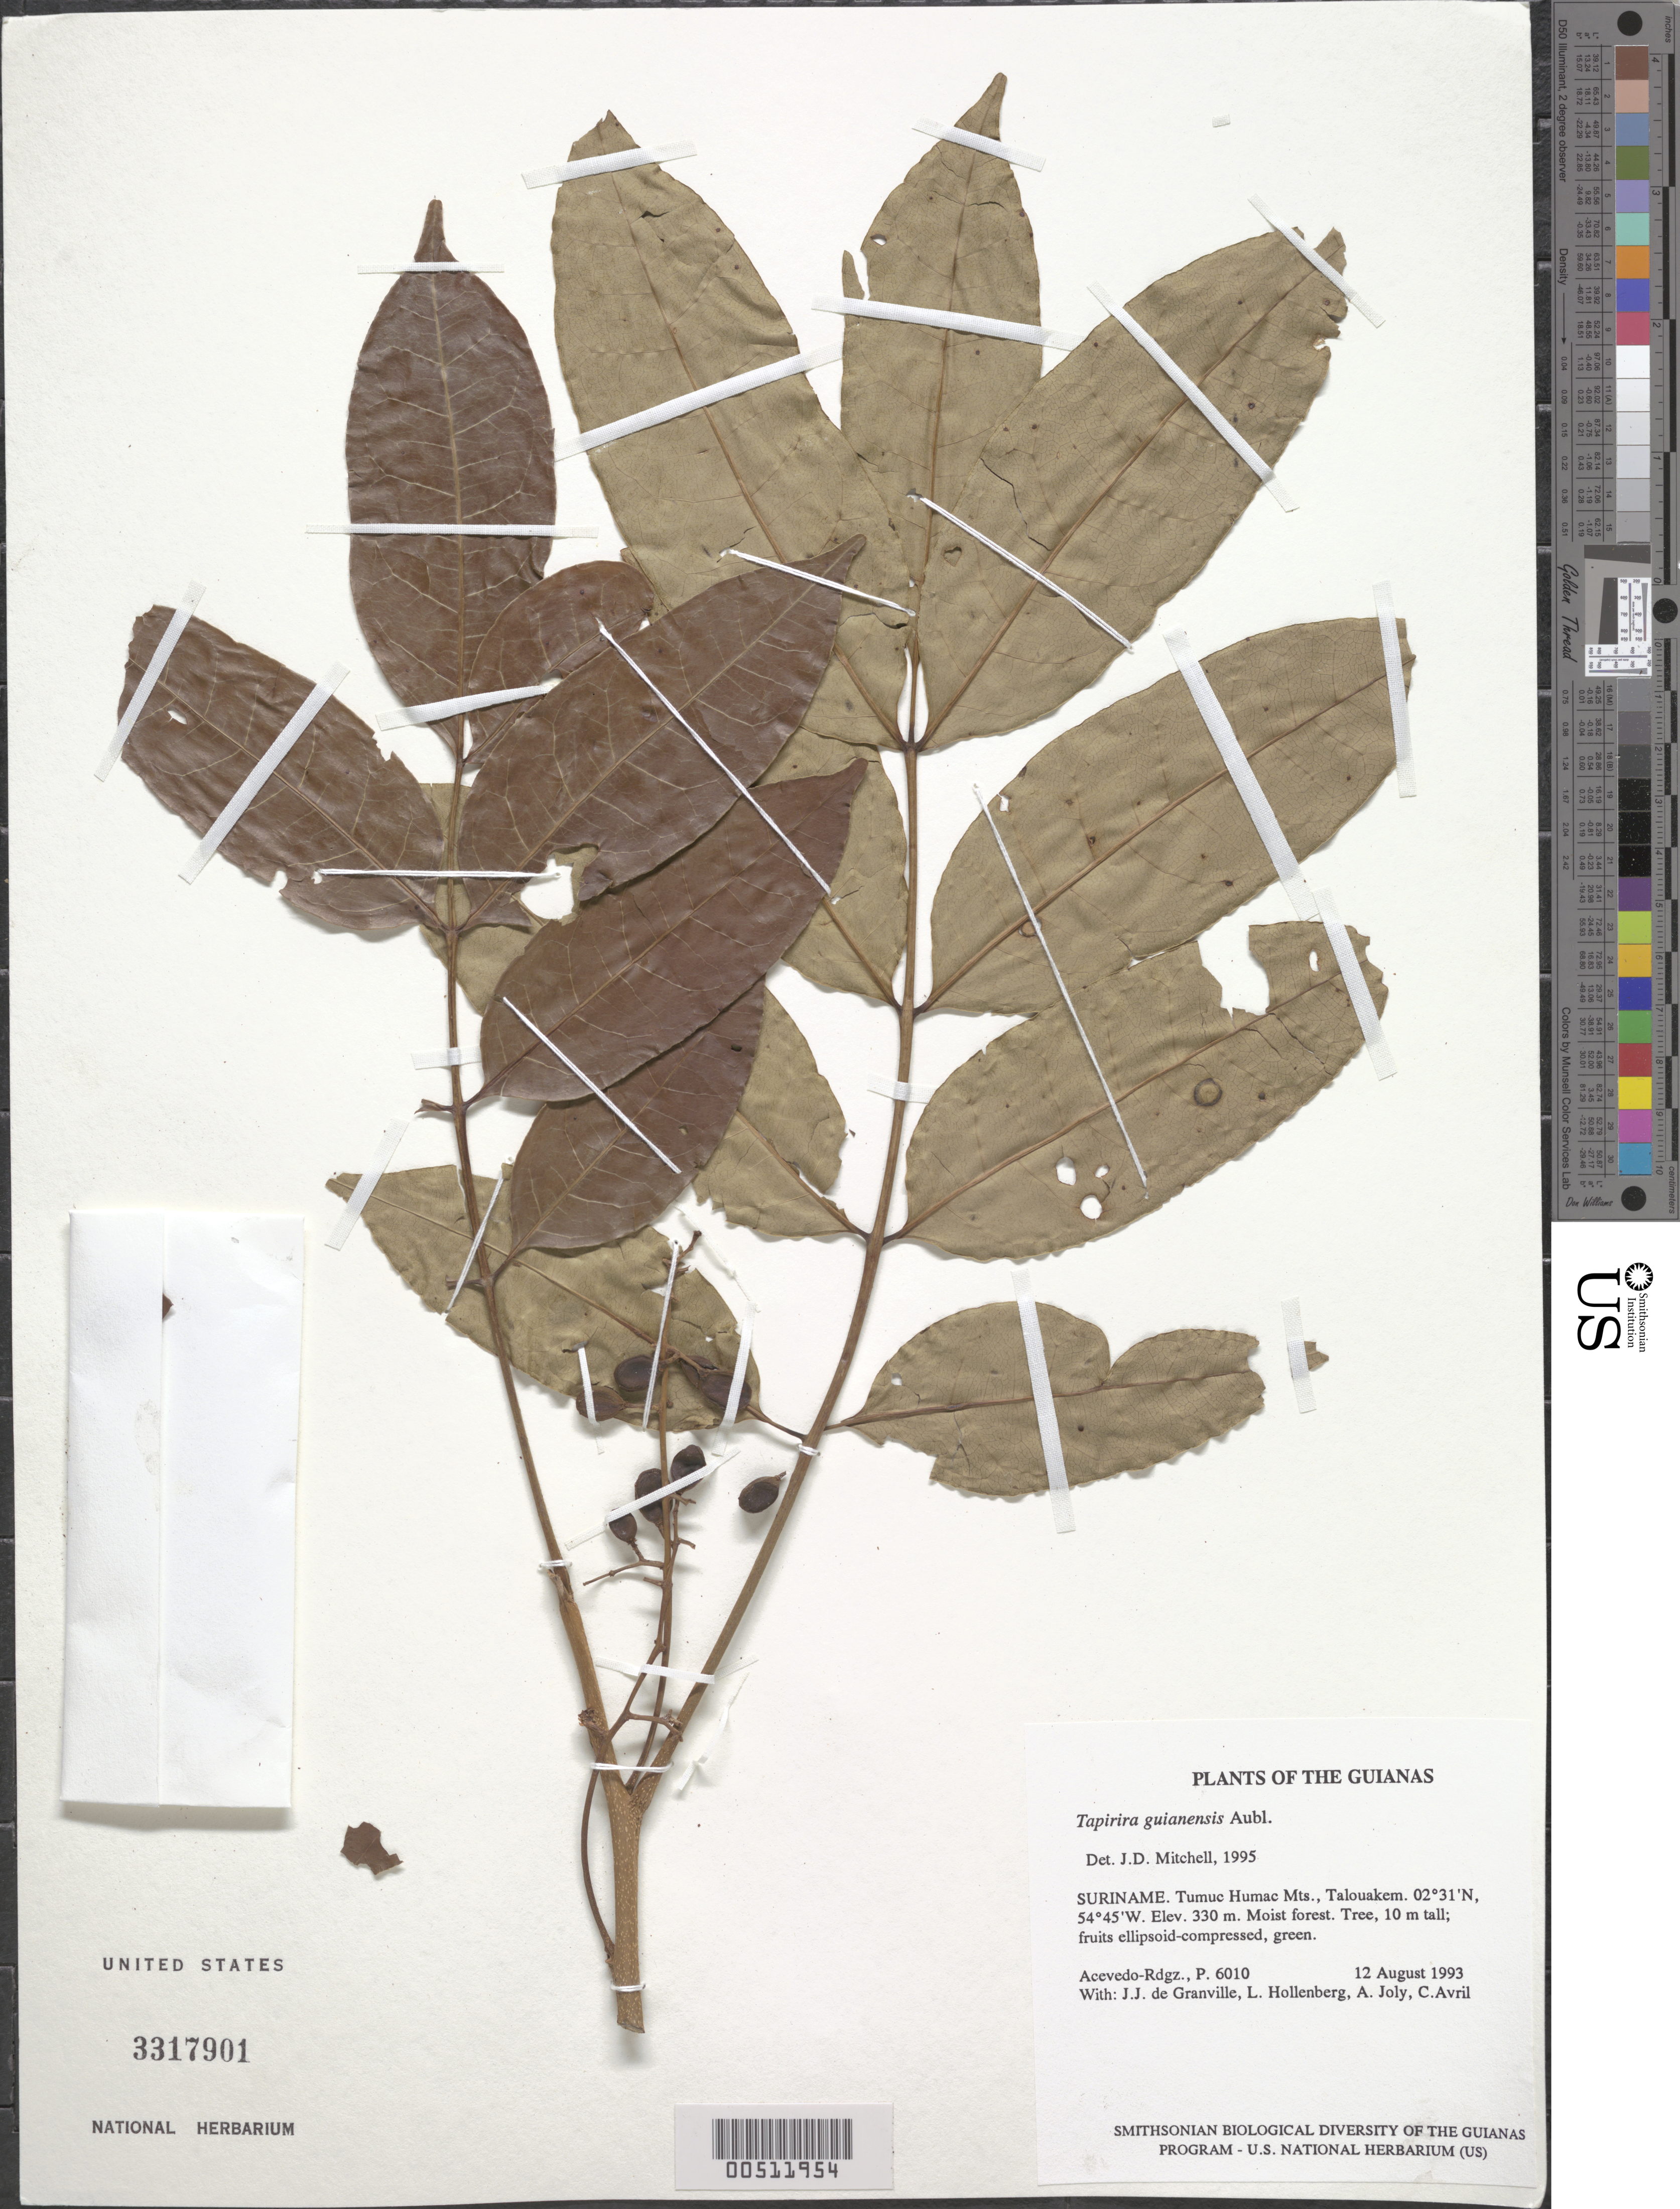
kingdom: Plantae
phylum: Tracheophyta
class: Magnoliopsida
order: Sapindales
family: Anacardiaceae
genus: Tapirira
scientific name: Tapirira guianensis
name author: Aubl.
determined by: Mitchell, John D.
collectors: P. Acevedo-Rodr.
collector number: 6010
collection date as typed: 12 Aug 1993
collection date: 1993-08-12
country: Suriname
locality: Tumuc Humac Mts., Talouakem.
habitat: Moist forest.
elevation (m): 330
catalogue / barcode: US 3317901